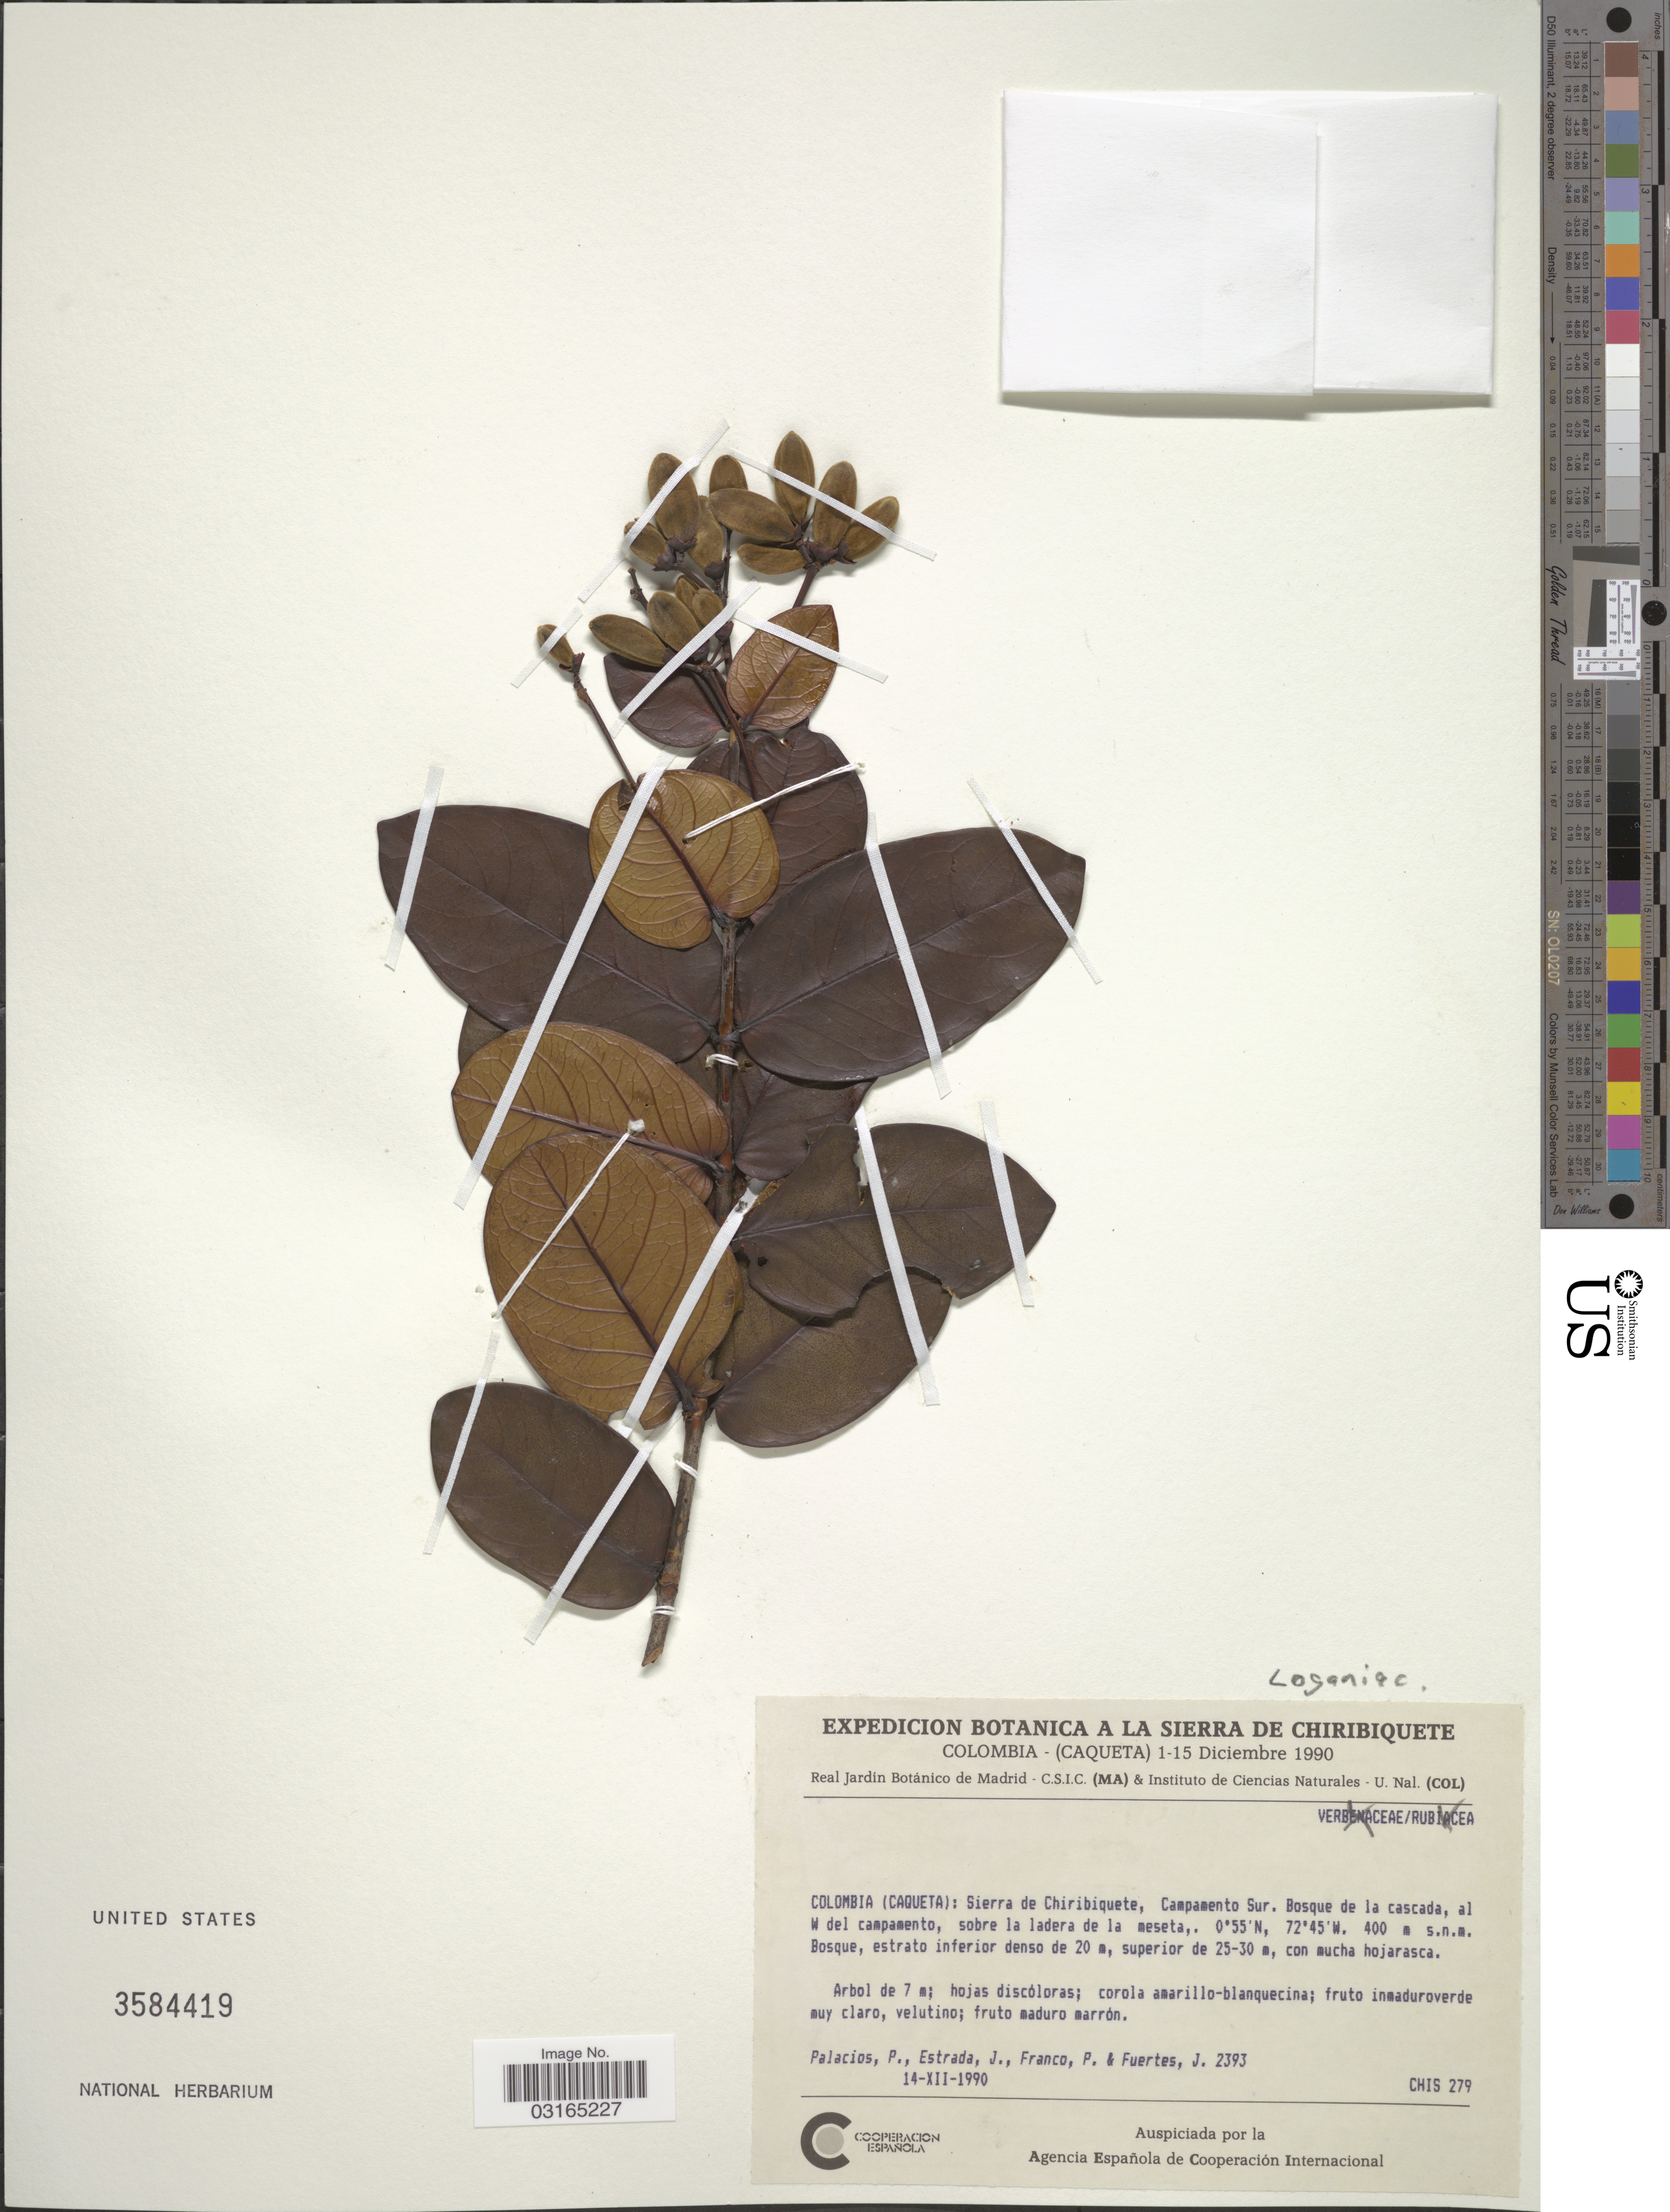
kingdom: Plantae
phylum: Tracheophyta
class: Magnoliopsida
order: Gentianales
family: Loganiaceae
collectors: P. Palacios, J. Estrada, P. Franco & J. Fuertes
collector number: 2393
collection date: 1990-12-14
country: Colombia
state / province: Caquetá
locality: Sierra de Chiribiquete, Campamento Sur. Bosque de la cascade, al W del campamento, sobre la ladera de la meseta.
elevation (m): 400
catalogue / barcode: US 3584419